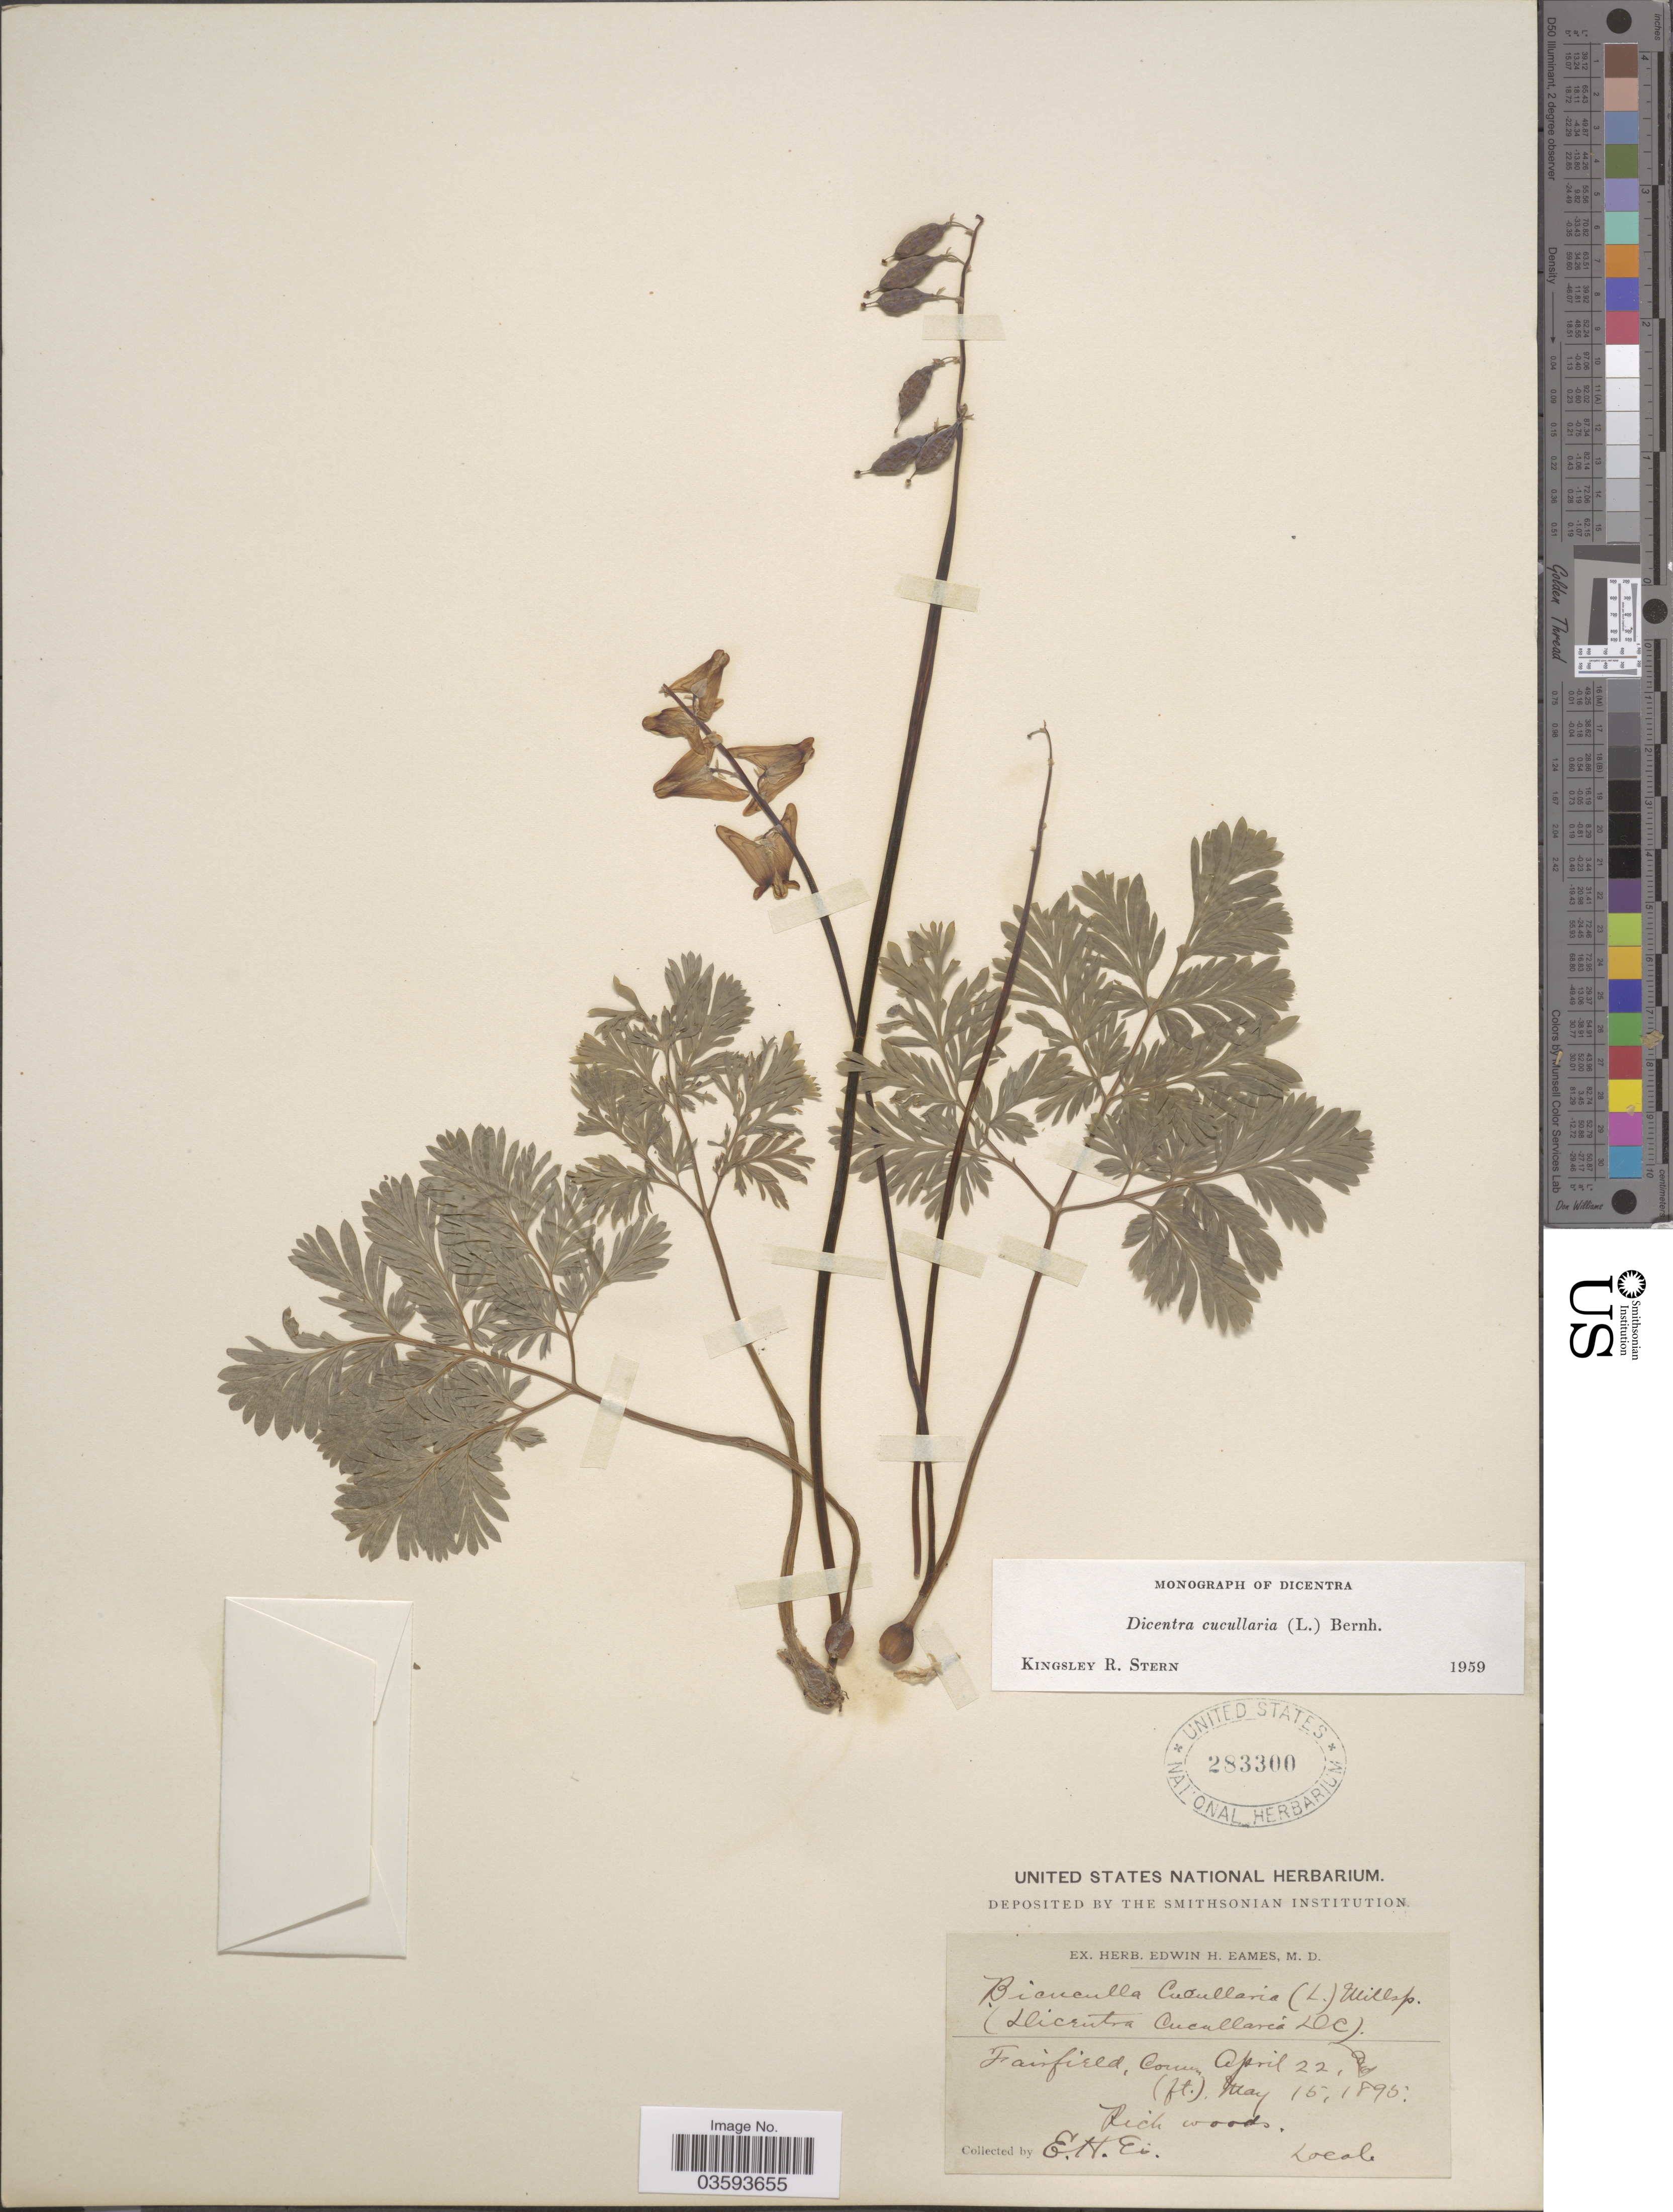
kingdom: Plantae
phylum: Tracheophyta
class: Magnoliopsida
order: Ranunculales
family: Papaveraceae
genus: Dicentra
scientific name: Dicentra cucullaria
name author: (L.) Bernh.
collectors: E. H. Eames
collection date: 1895-04-22/1895-05-15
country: United States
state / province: Connecticut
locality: Fairfield.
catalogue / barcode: US 283300